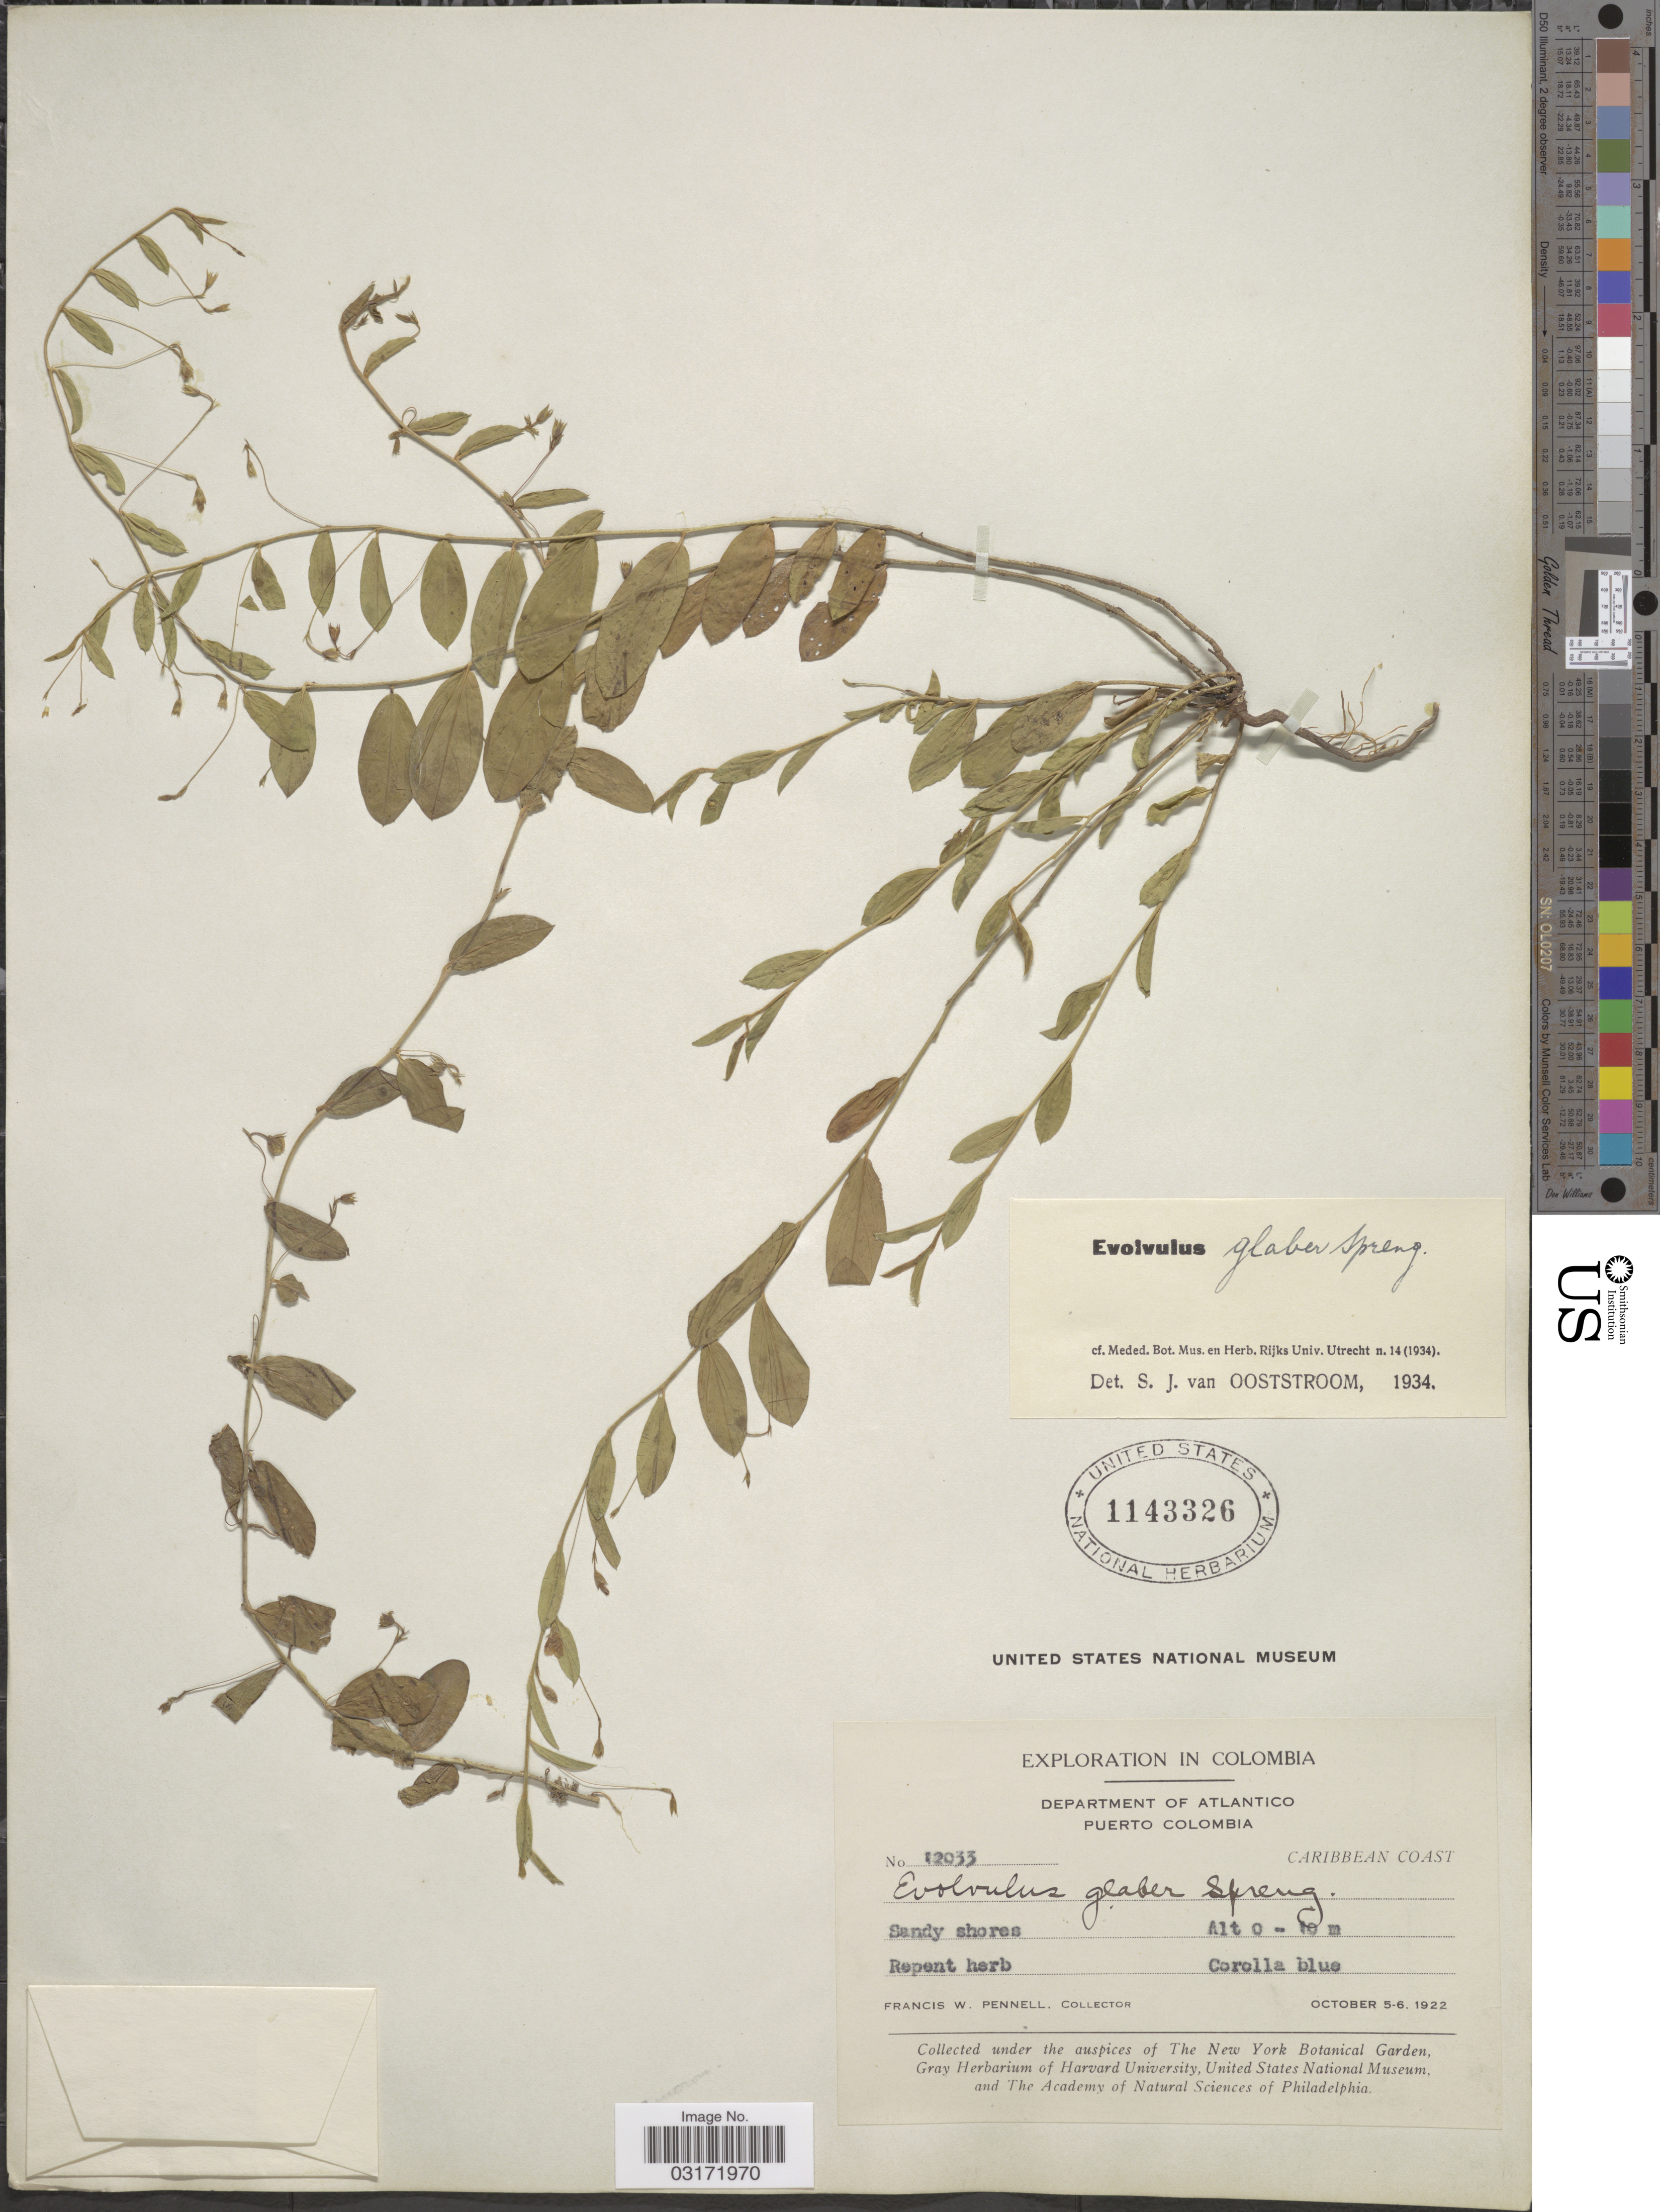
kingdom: Plantae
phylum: Tracheophyta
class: Magnoliopsida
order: Solanales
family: Convolvulaceae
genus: Evolvulus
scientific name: Evolvulus glaber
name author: Spreng.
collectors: F. W. Pennell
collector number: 12033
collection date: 1922-10-05/1922-10-06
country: Colombia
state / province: Atlántico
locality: Department of Atlantico, Puerto Colombia, Caribbean Coast.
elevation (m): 0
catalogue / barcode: US 1143326